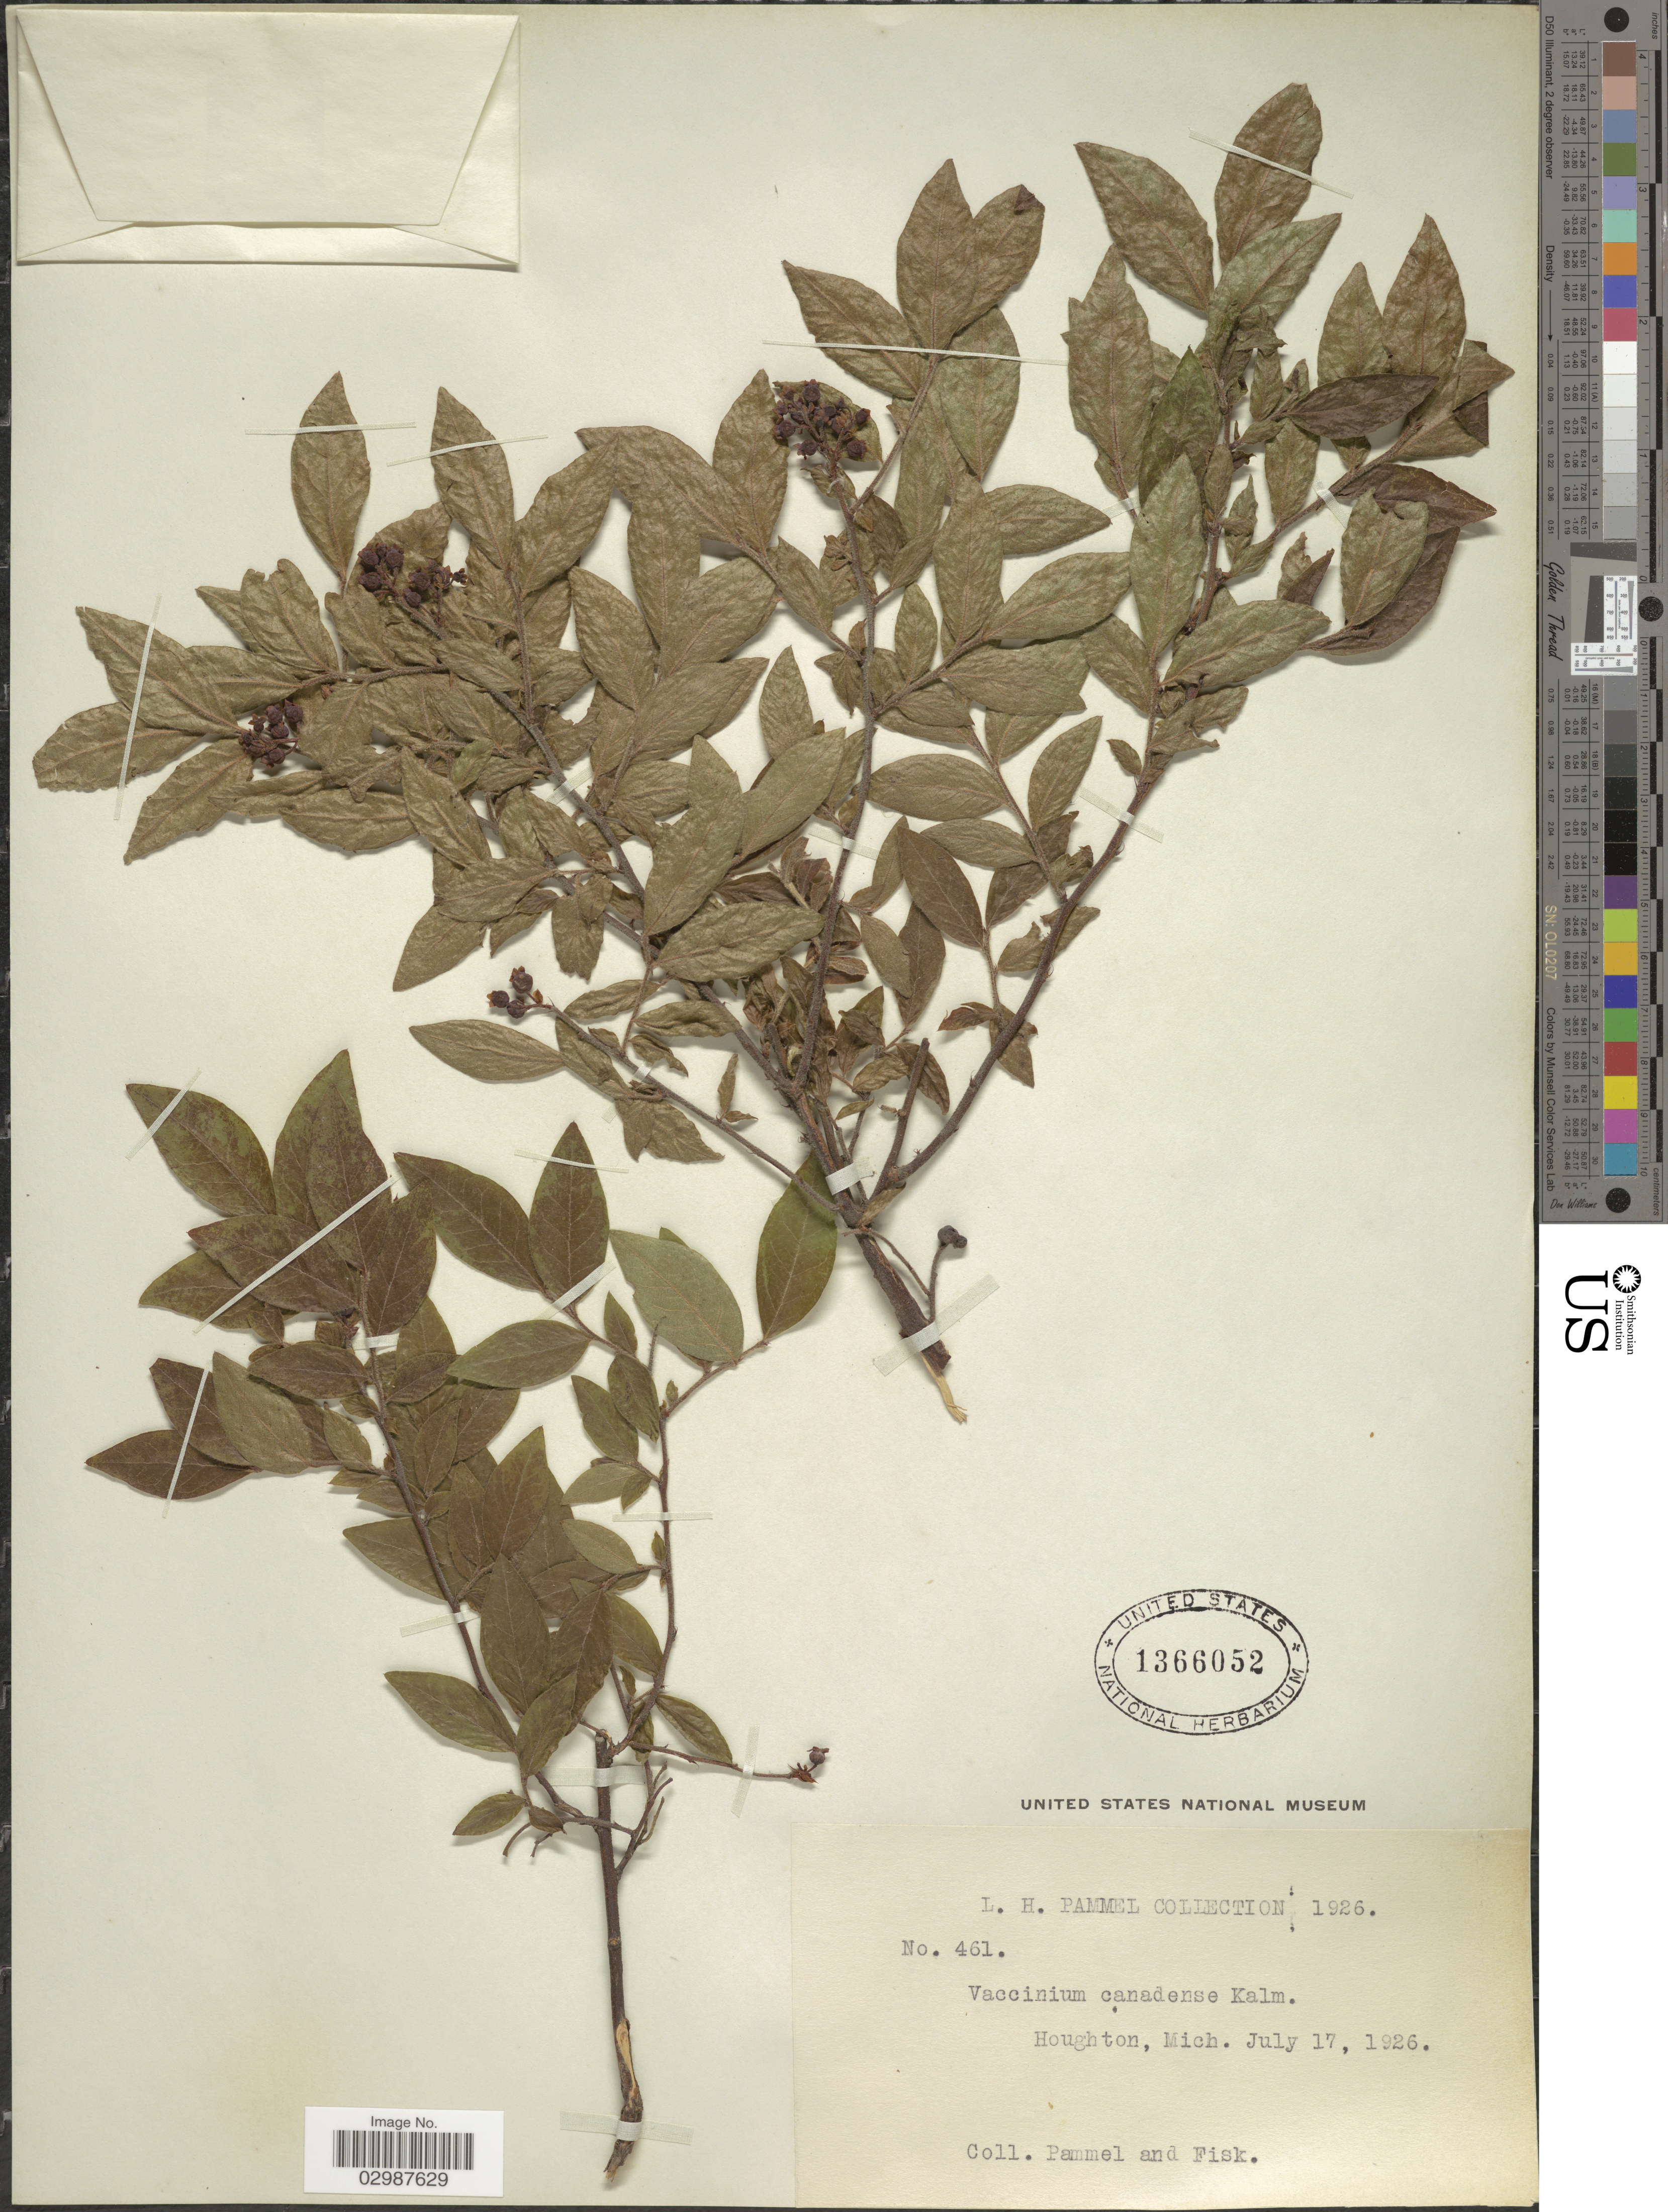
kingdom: Plantae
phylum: Tracheophyta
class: Magnoliopsida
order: Ericales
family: Ericaceae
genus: Vaccinium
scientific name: Vaccinium canadense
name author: Kalm ex Richardson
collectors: L. Pammel & -. Fisk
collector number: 461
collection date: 1926-07-17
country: United States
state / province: Michigan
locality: Houghton.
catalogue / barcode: US 1366052